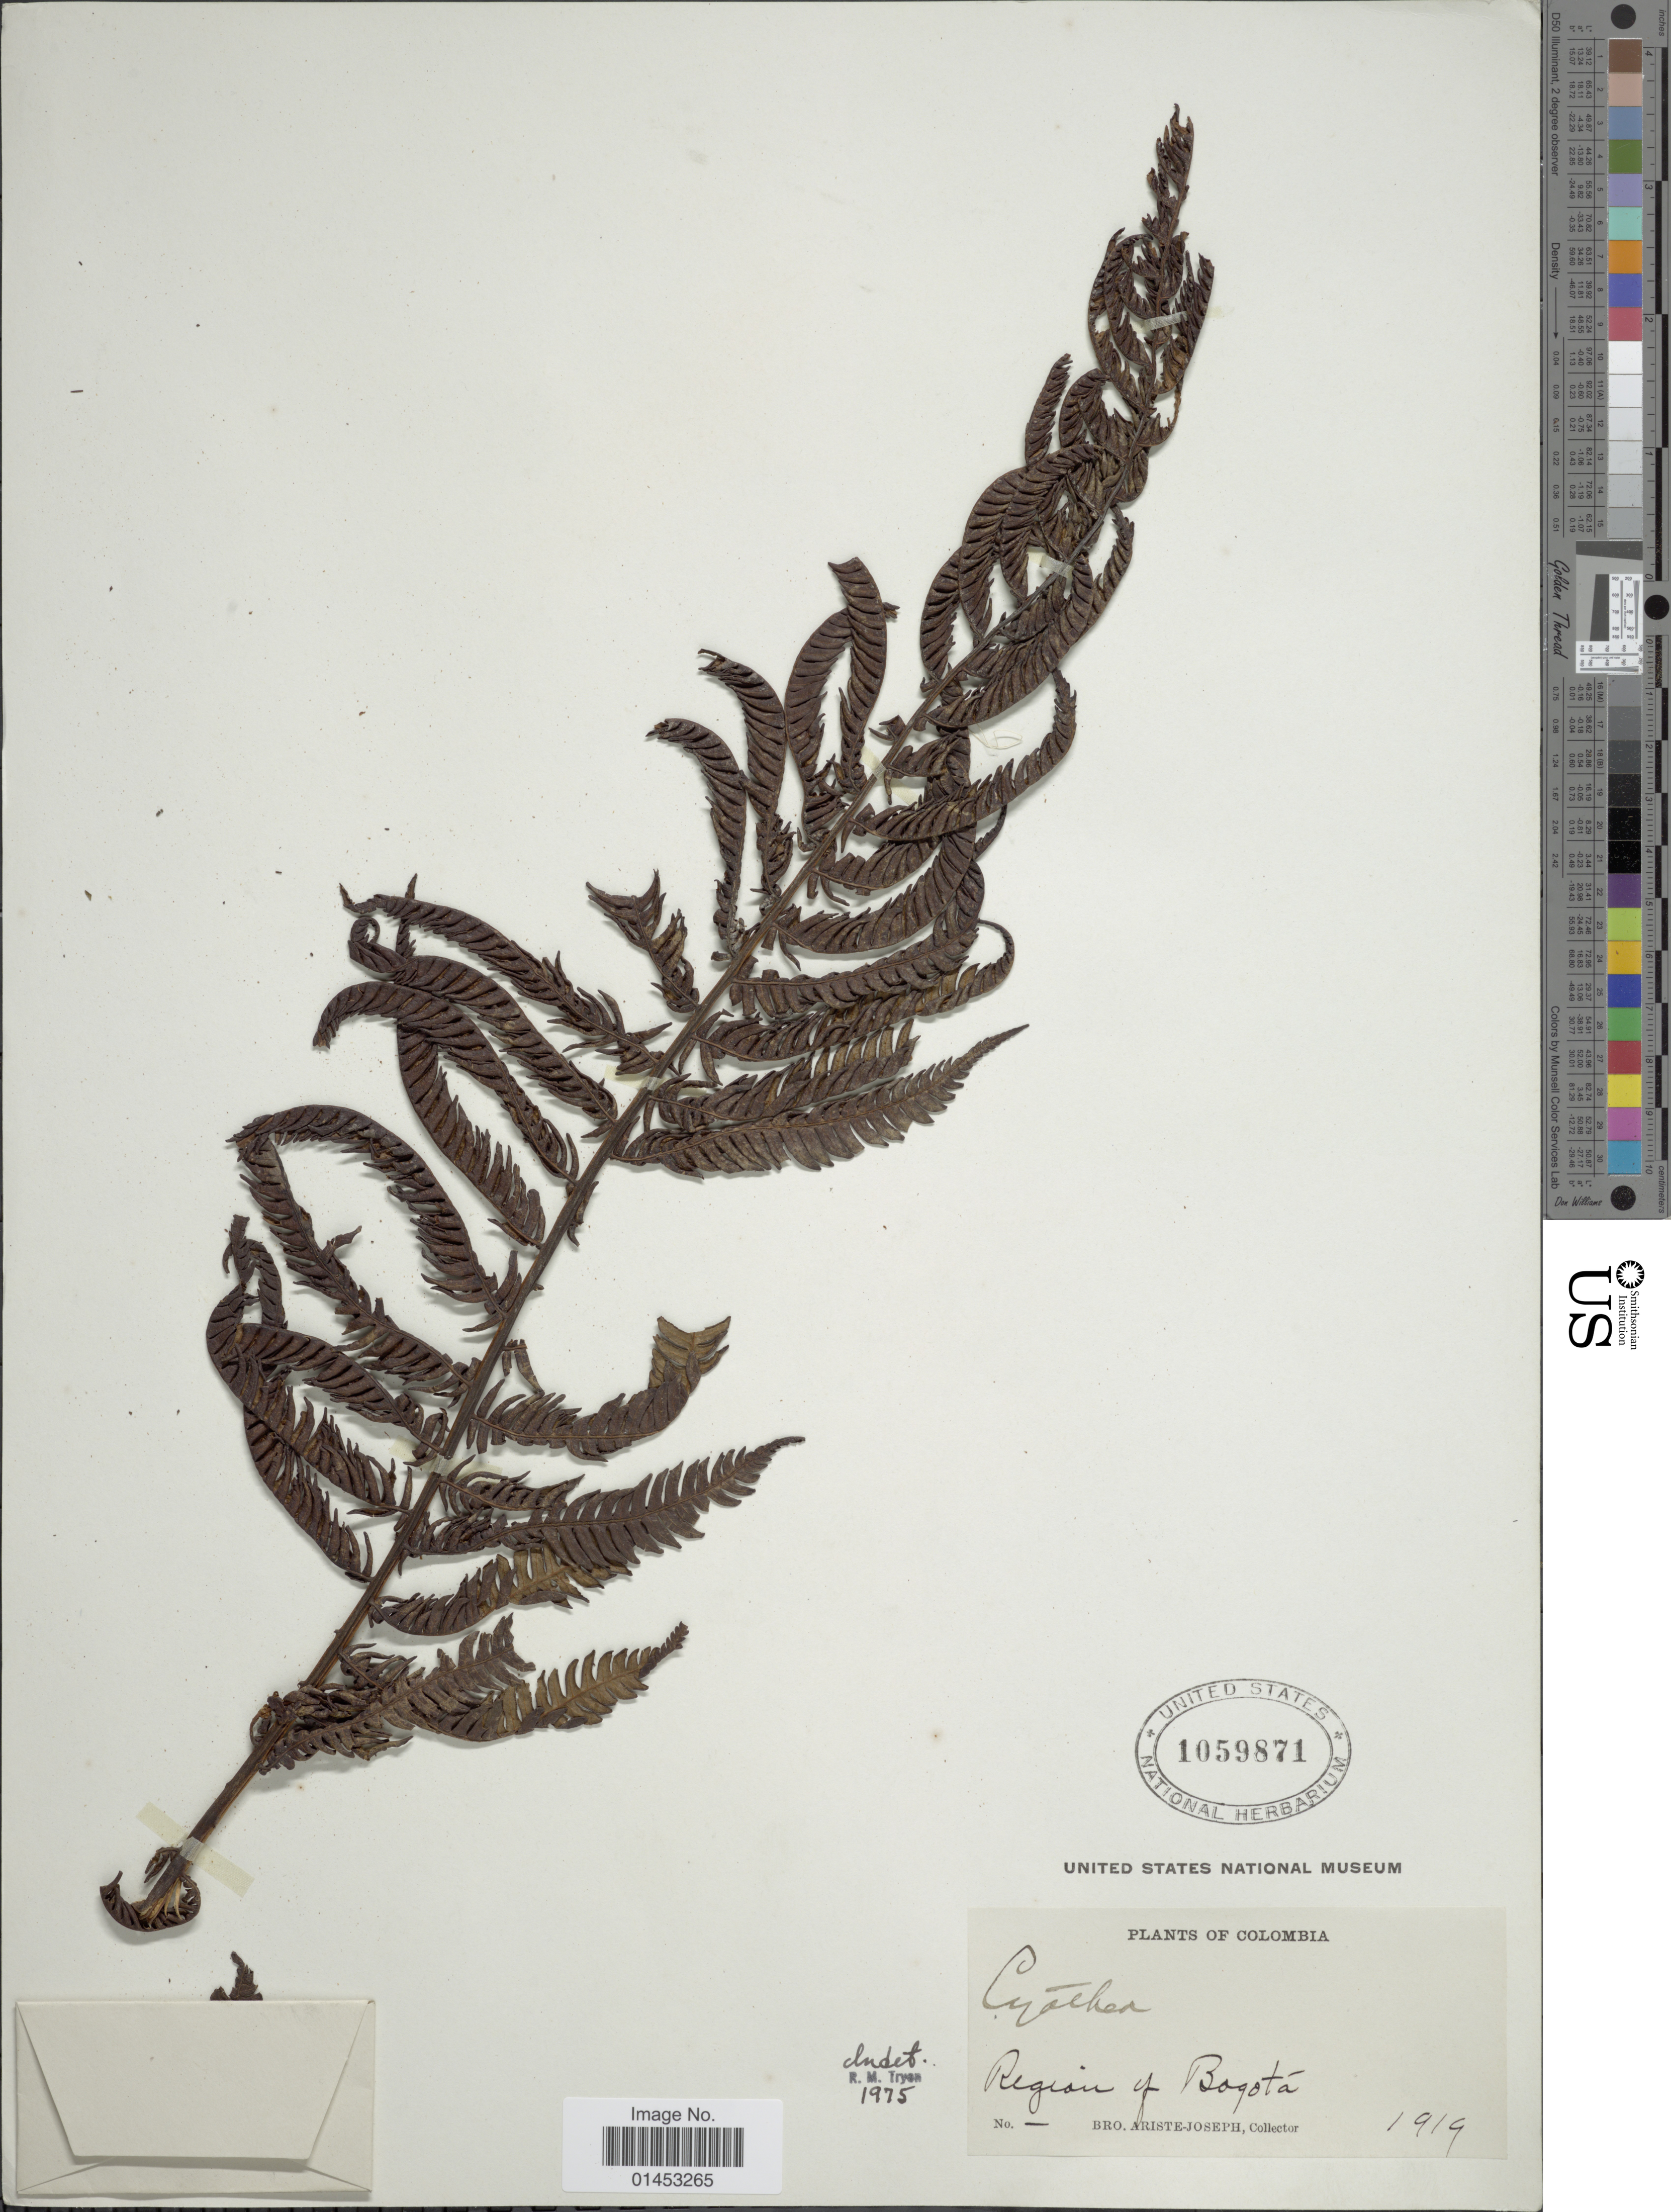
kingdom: Plantae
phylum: Tracheophyta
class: Polypodiopsida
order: Cyatheales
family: Cyatheaceae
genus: Cyathea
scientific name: Cyathea sp.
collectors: Bro. Ariste-Joseph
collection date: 1919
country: Colombia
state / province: Bogota D.C.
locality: Colombia, Region of Bogotá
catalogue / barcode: US 1059871